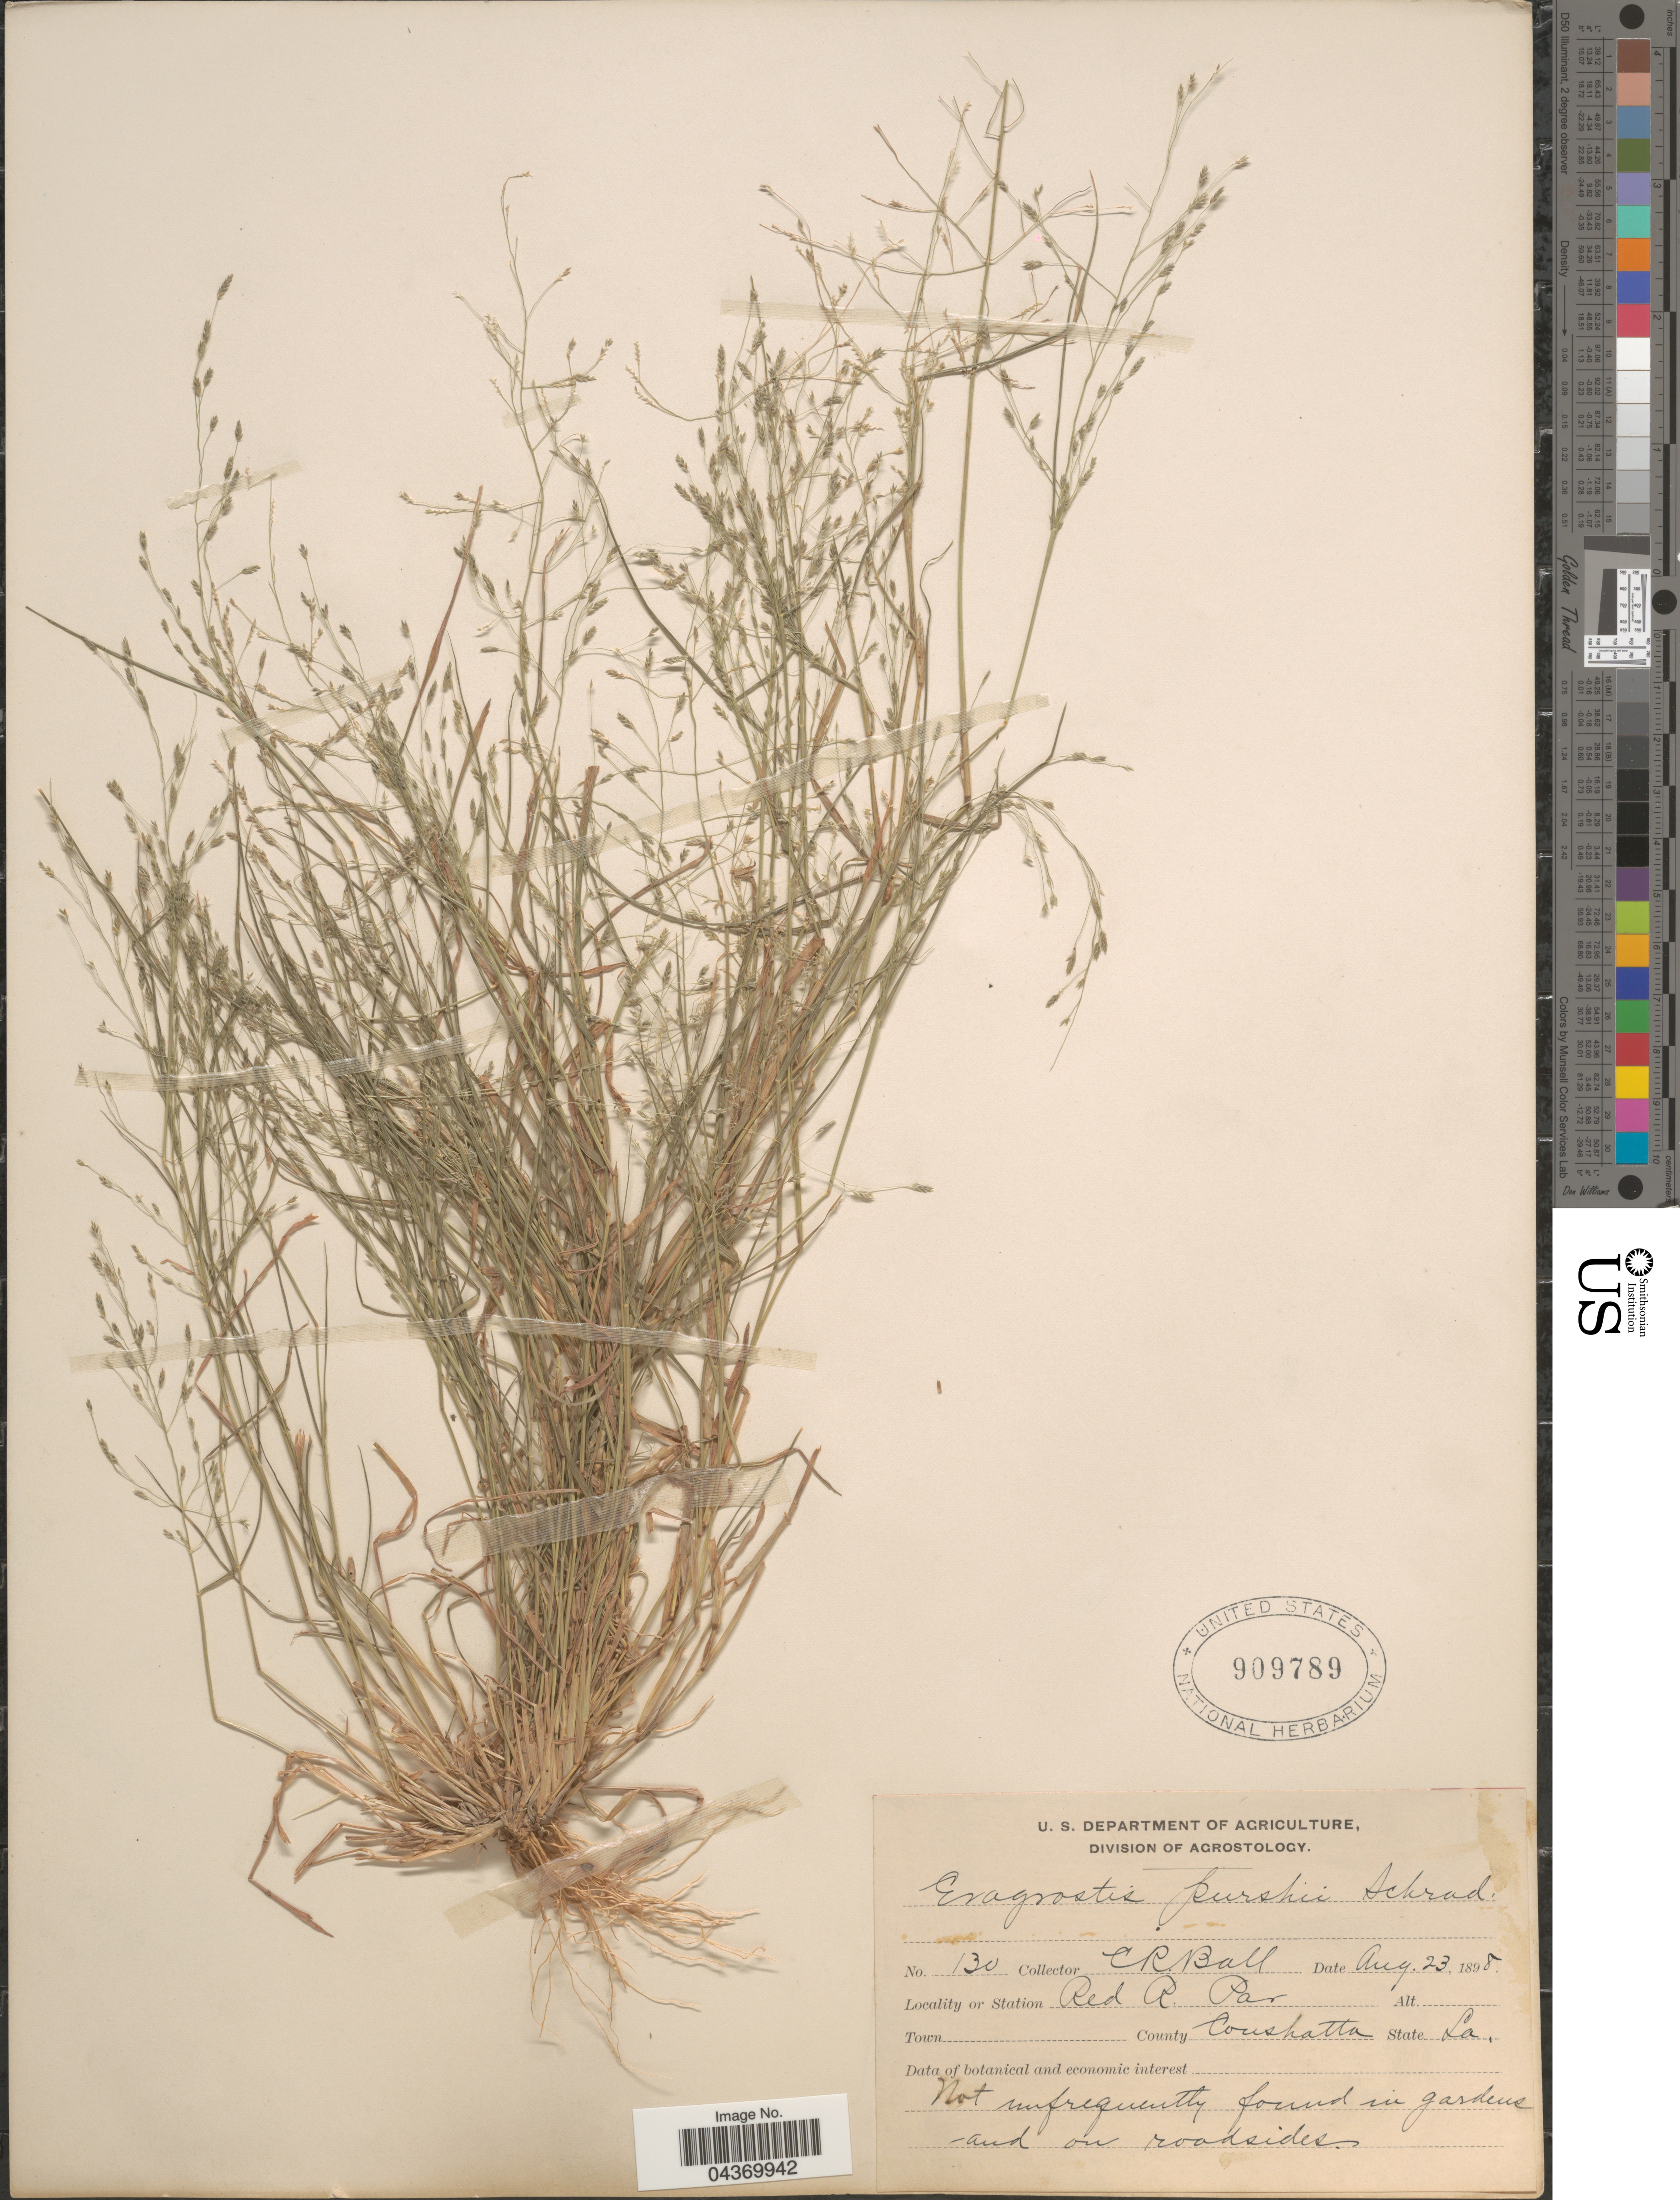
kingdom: Plantae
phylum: Tracheophyta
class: Liliopsida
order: Poales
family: Poaceae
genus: Eragrostis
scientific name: Eragrostis pectinacea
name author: (Michx.) Nees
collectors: C. R. Ball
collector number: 130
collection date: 1898-08-23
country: United States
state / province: Louisiana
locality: Red R. Par. County Coushatta.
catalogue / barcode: US 909789